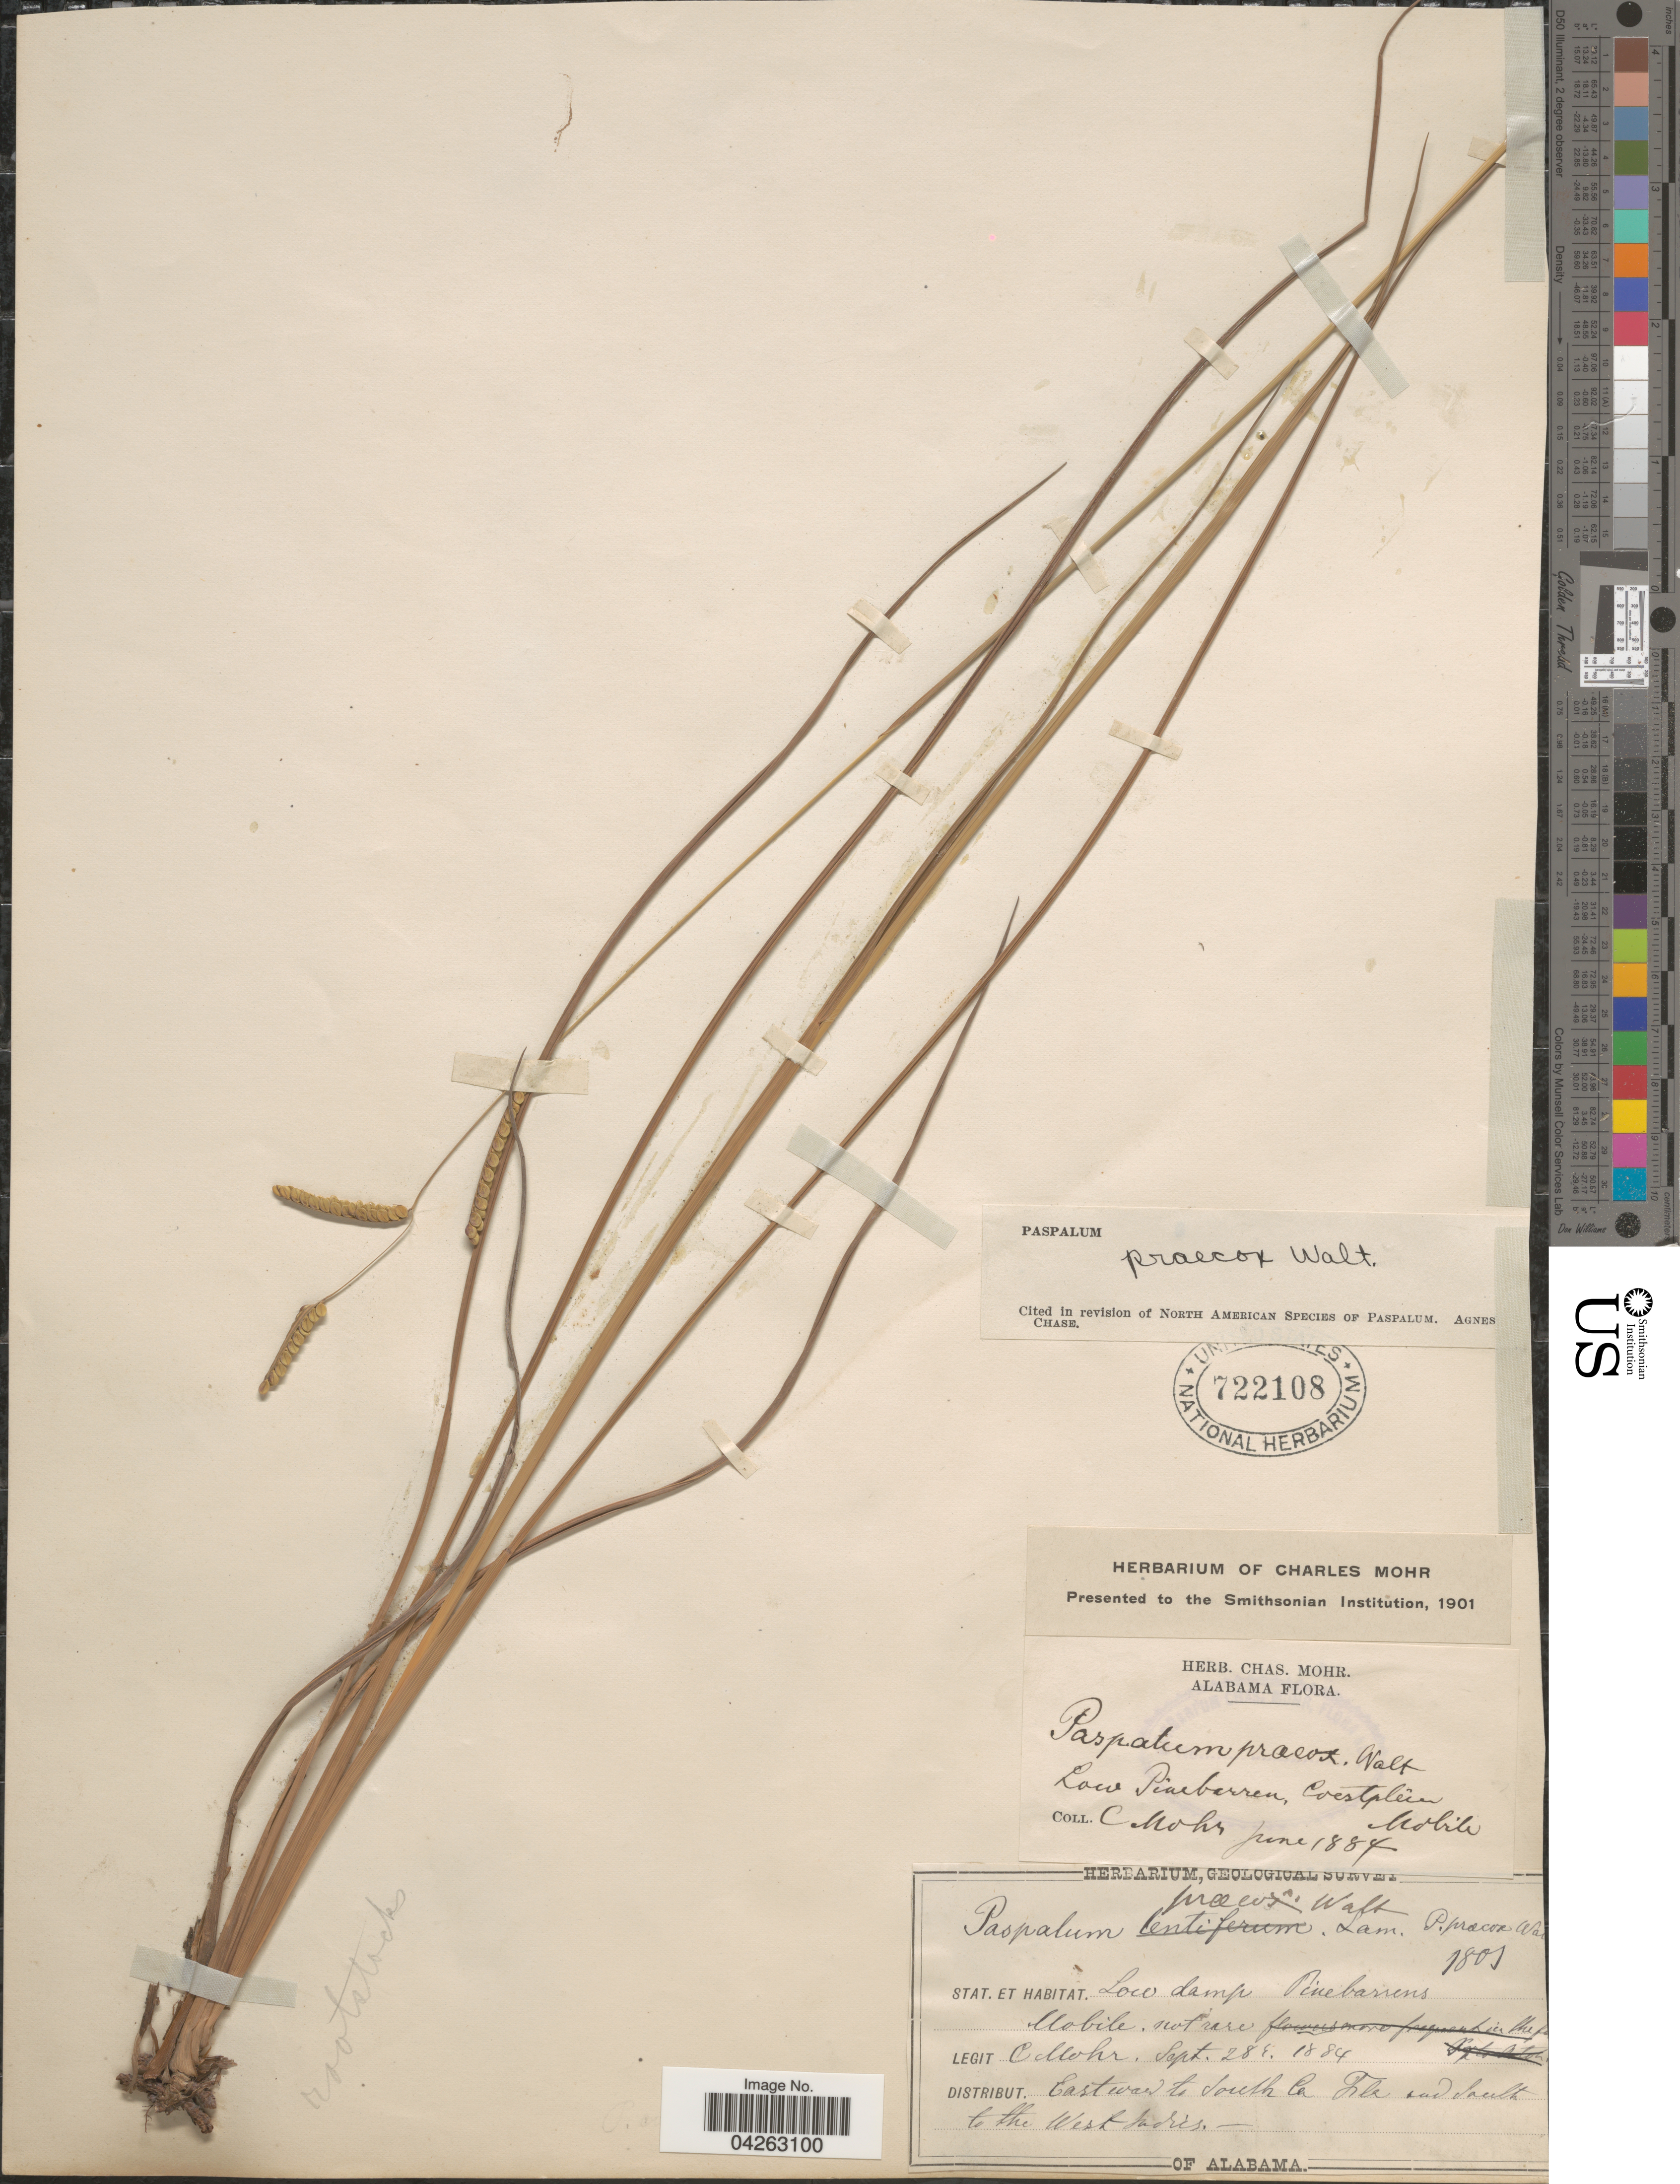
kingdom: Plantae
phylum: Tracheophyta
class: Liliopsida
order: Poales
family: Poaceae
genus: Paspalum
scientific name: Paspalum praecox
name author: Walter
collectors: Mohr, C. T. (herbarium)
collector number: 1801*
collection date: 1884-06/1884-09-28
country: United States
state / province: Alabama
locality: Geological Survey. Mobile. Low Pinebarren, Westplain.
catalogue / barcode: US 722108